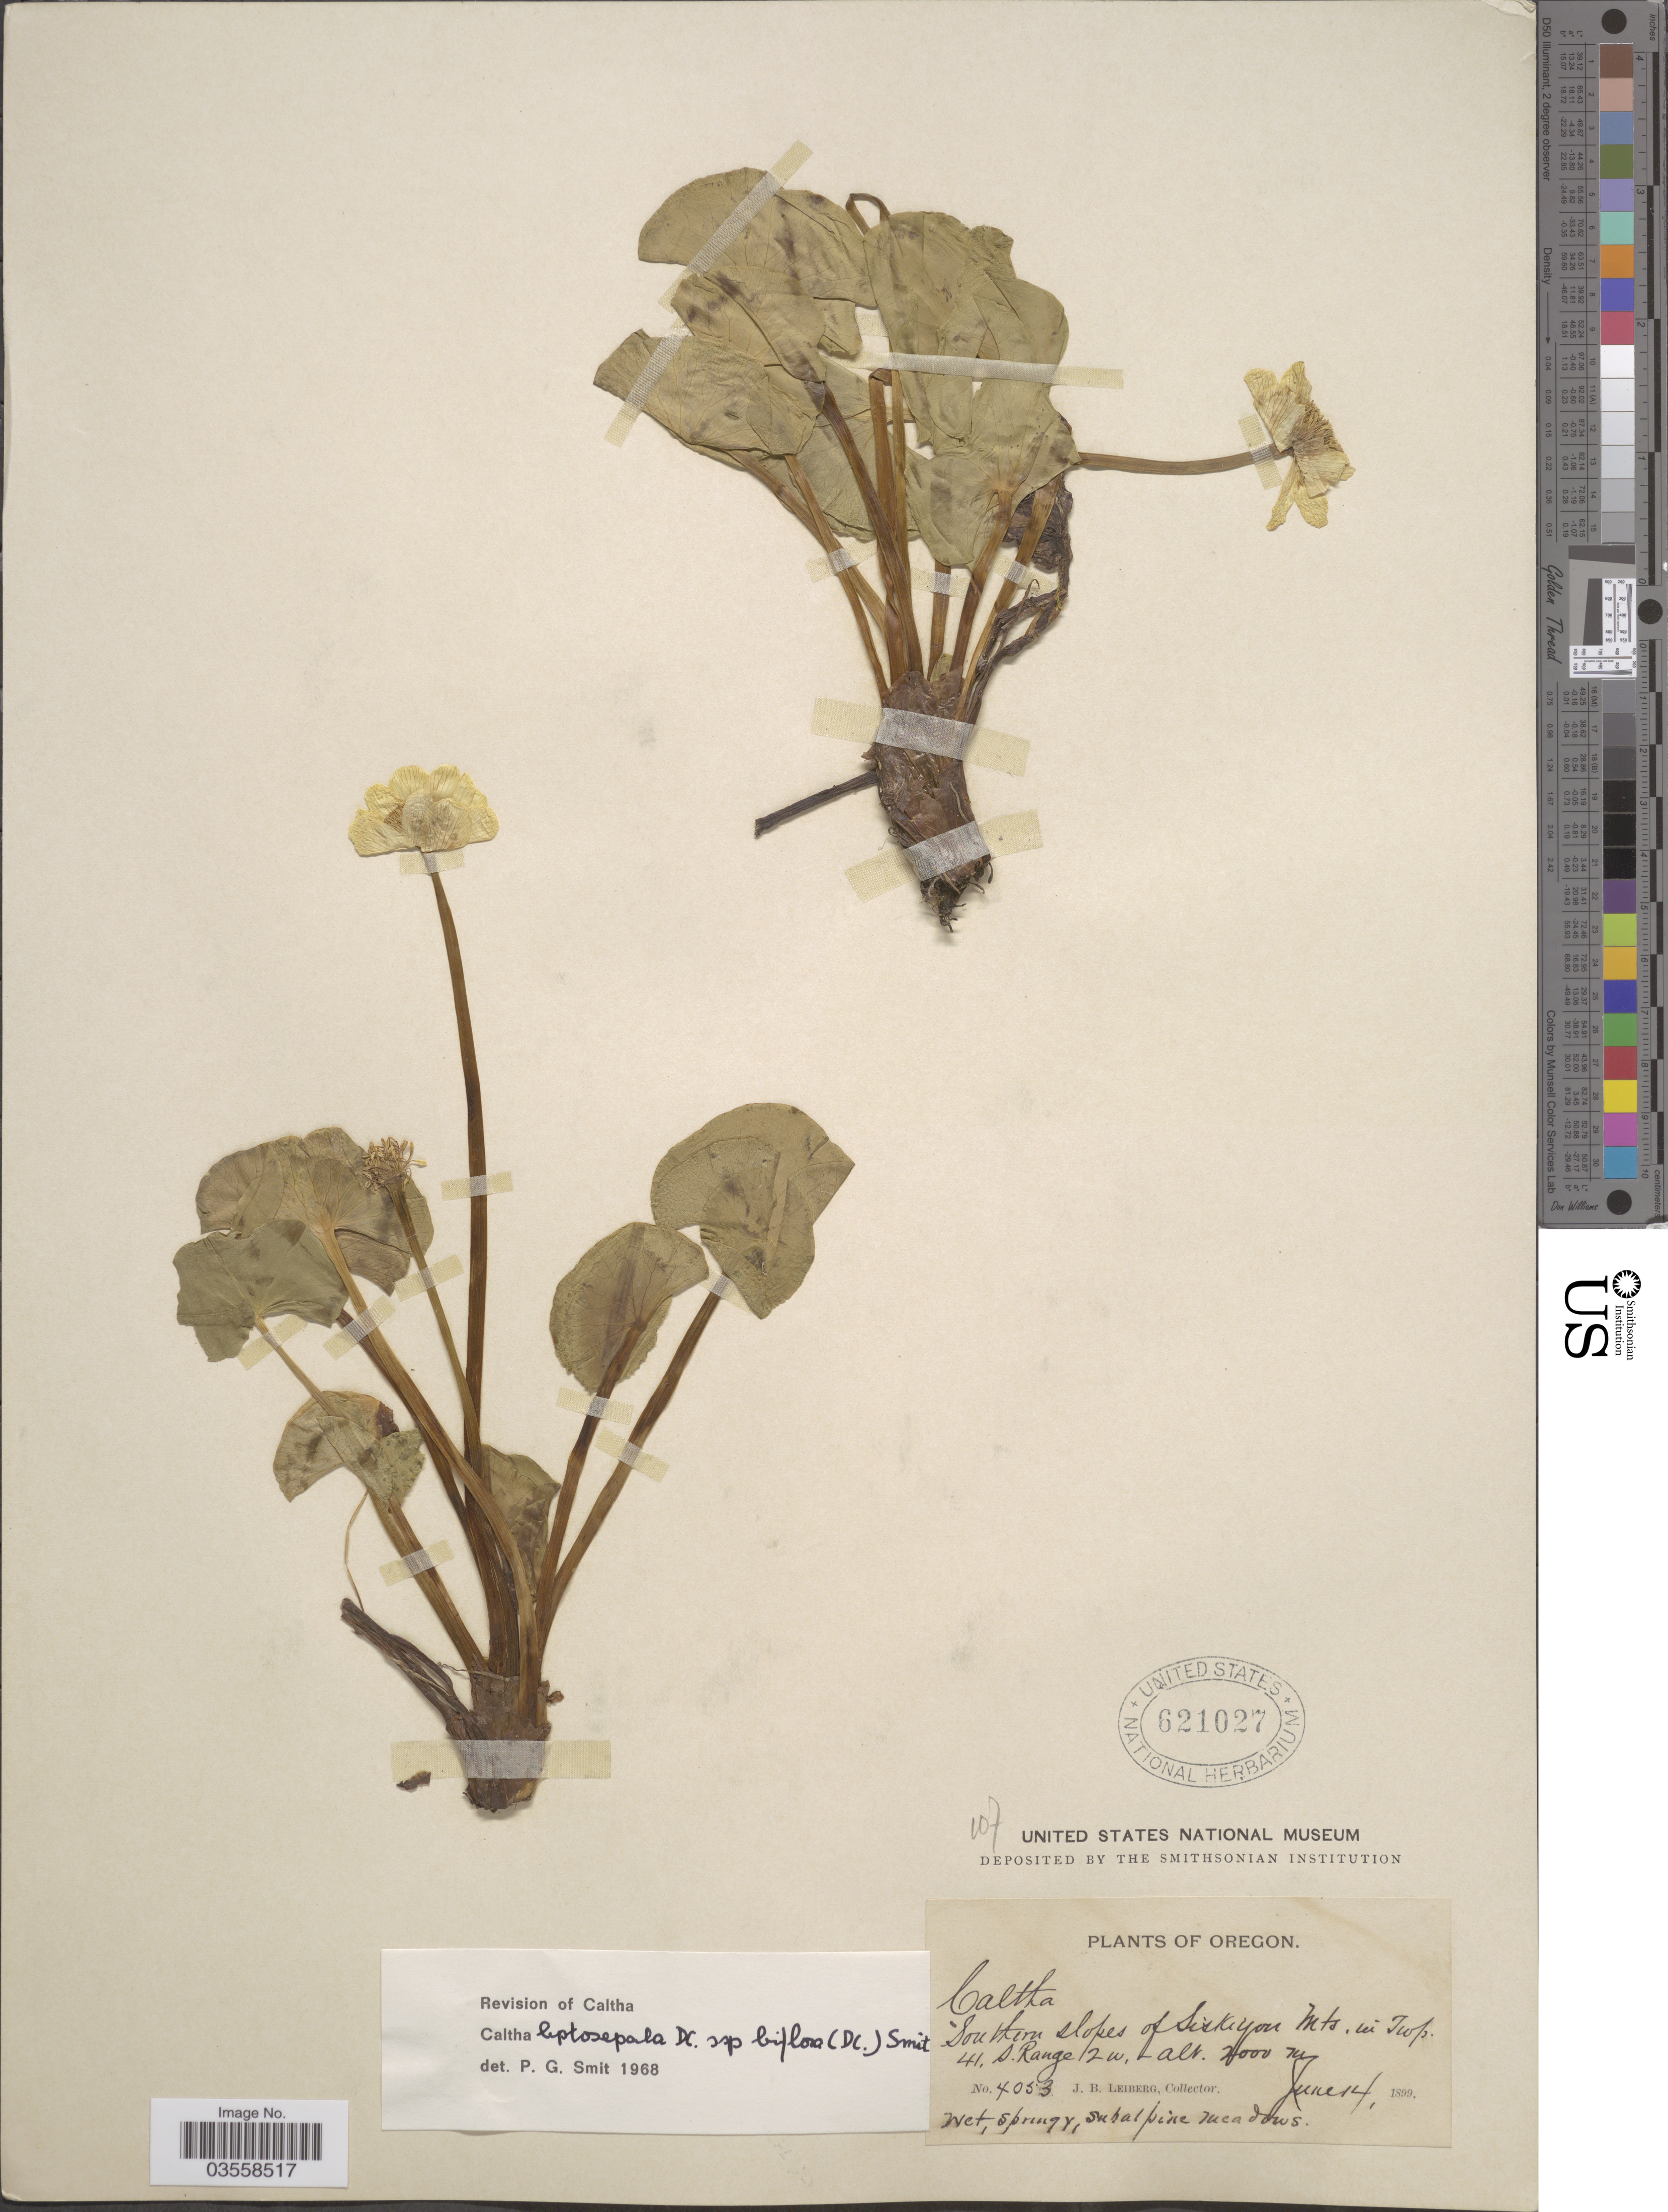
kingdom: Plantae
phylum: Tracheophyta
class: Magnoliopsida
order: Ranunculales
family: Ranunculaceae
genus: Caltha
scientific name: Caltha leptosepala subsp. biflora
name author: DC.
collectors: J. B. Leiberg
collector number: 4053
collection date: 1899-06-14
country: United States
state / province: Oregon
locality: Southern slopes of Siskiyou Mts. in Twp. 41, S. Range 2 w.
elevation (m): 2000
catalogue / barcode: US 621027